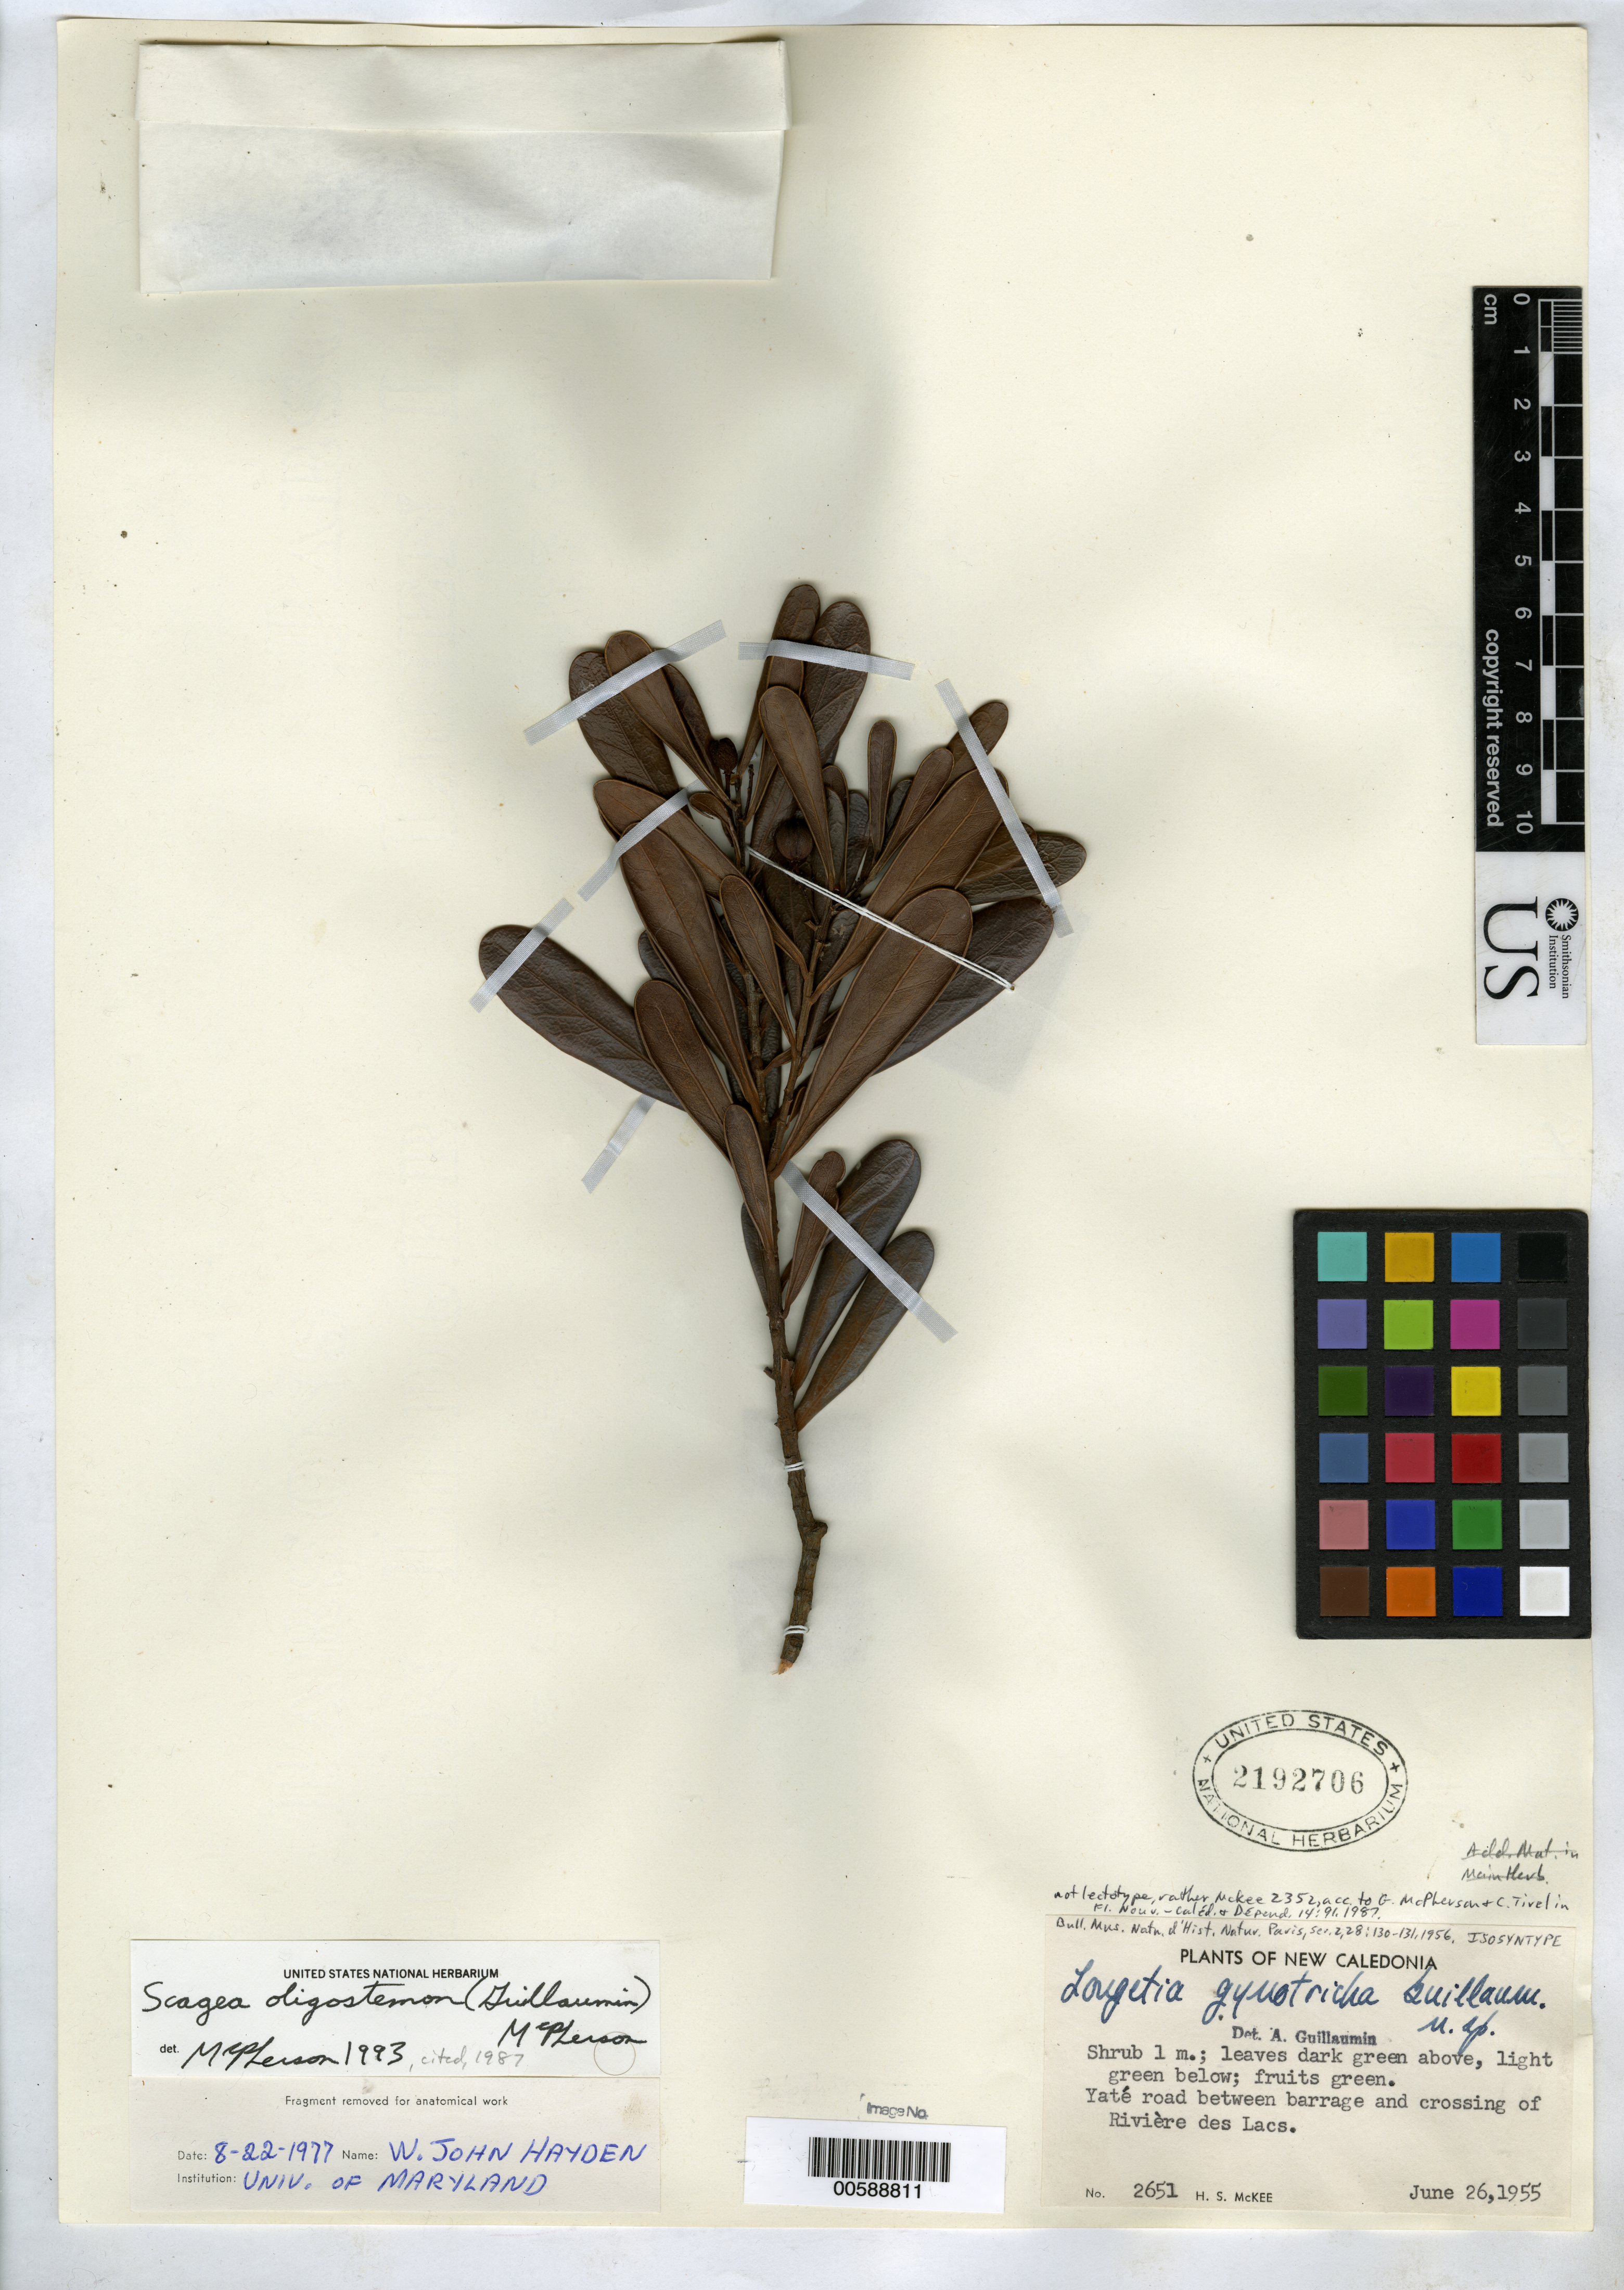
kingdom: Plantae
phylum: Tracheophyta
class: Magnoliopsida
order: Malpighiales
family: Picrodendraceae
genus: Longetia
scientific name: Longetia gynotricha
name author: Guillaumin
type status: Isosyntype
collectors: H. S. MacKee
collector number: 2651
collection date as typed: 26 Jun 1955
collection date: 1955-06-26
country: New Caledonia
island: New Caledonia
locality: Yate road between Barrage & crossing of Riviere des Lacs.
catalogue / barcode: US 2192706